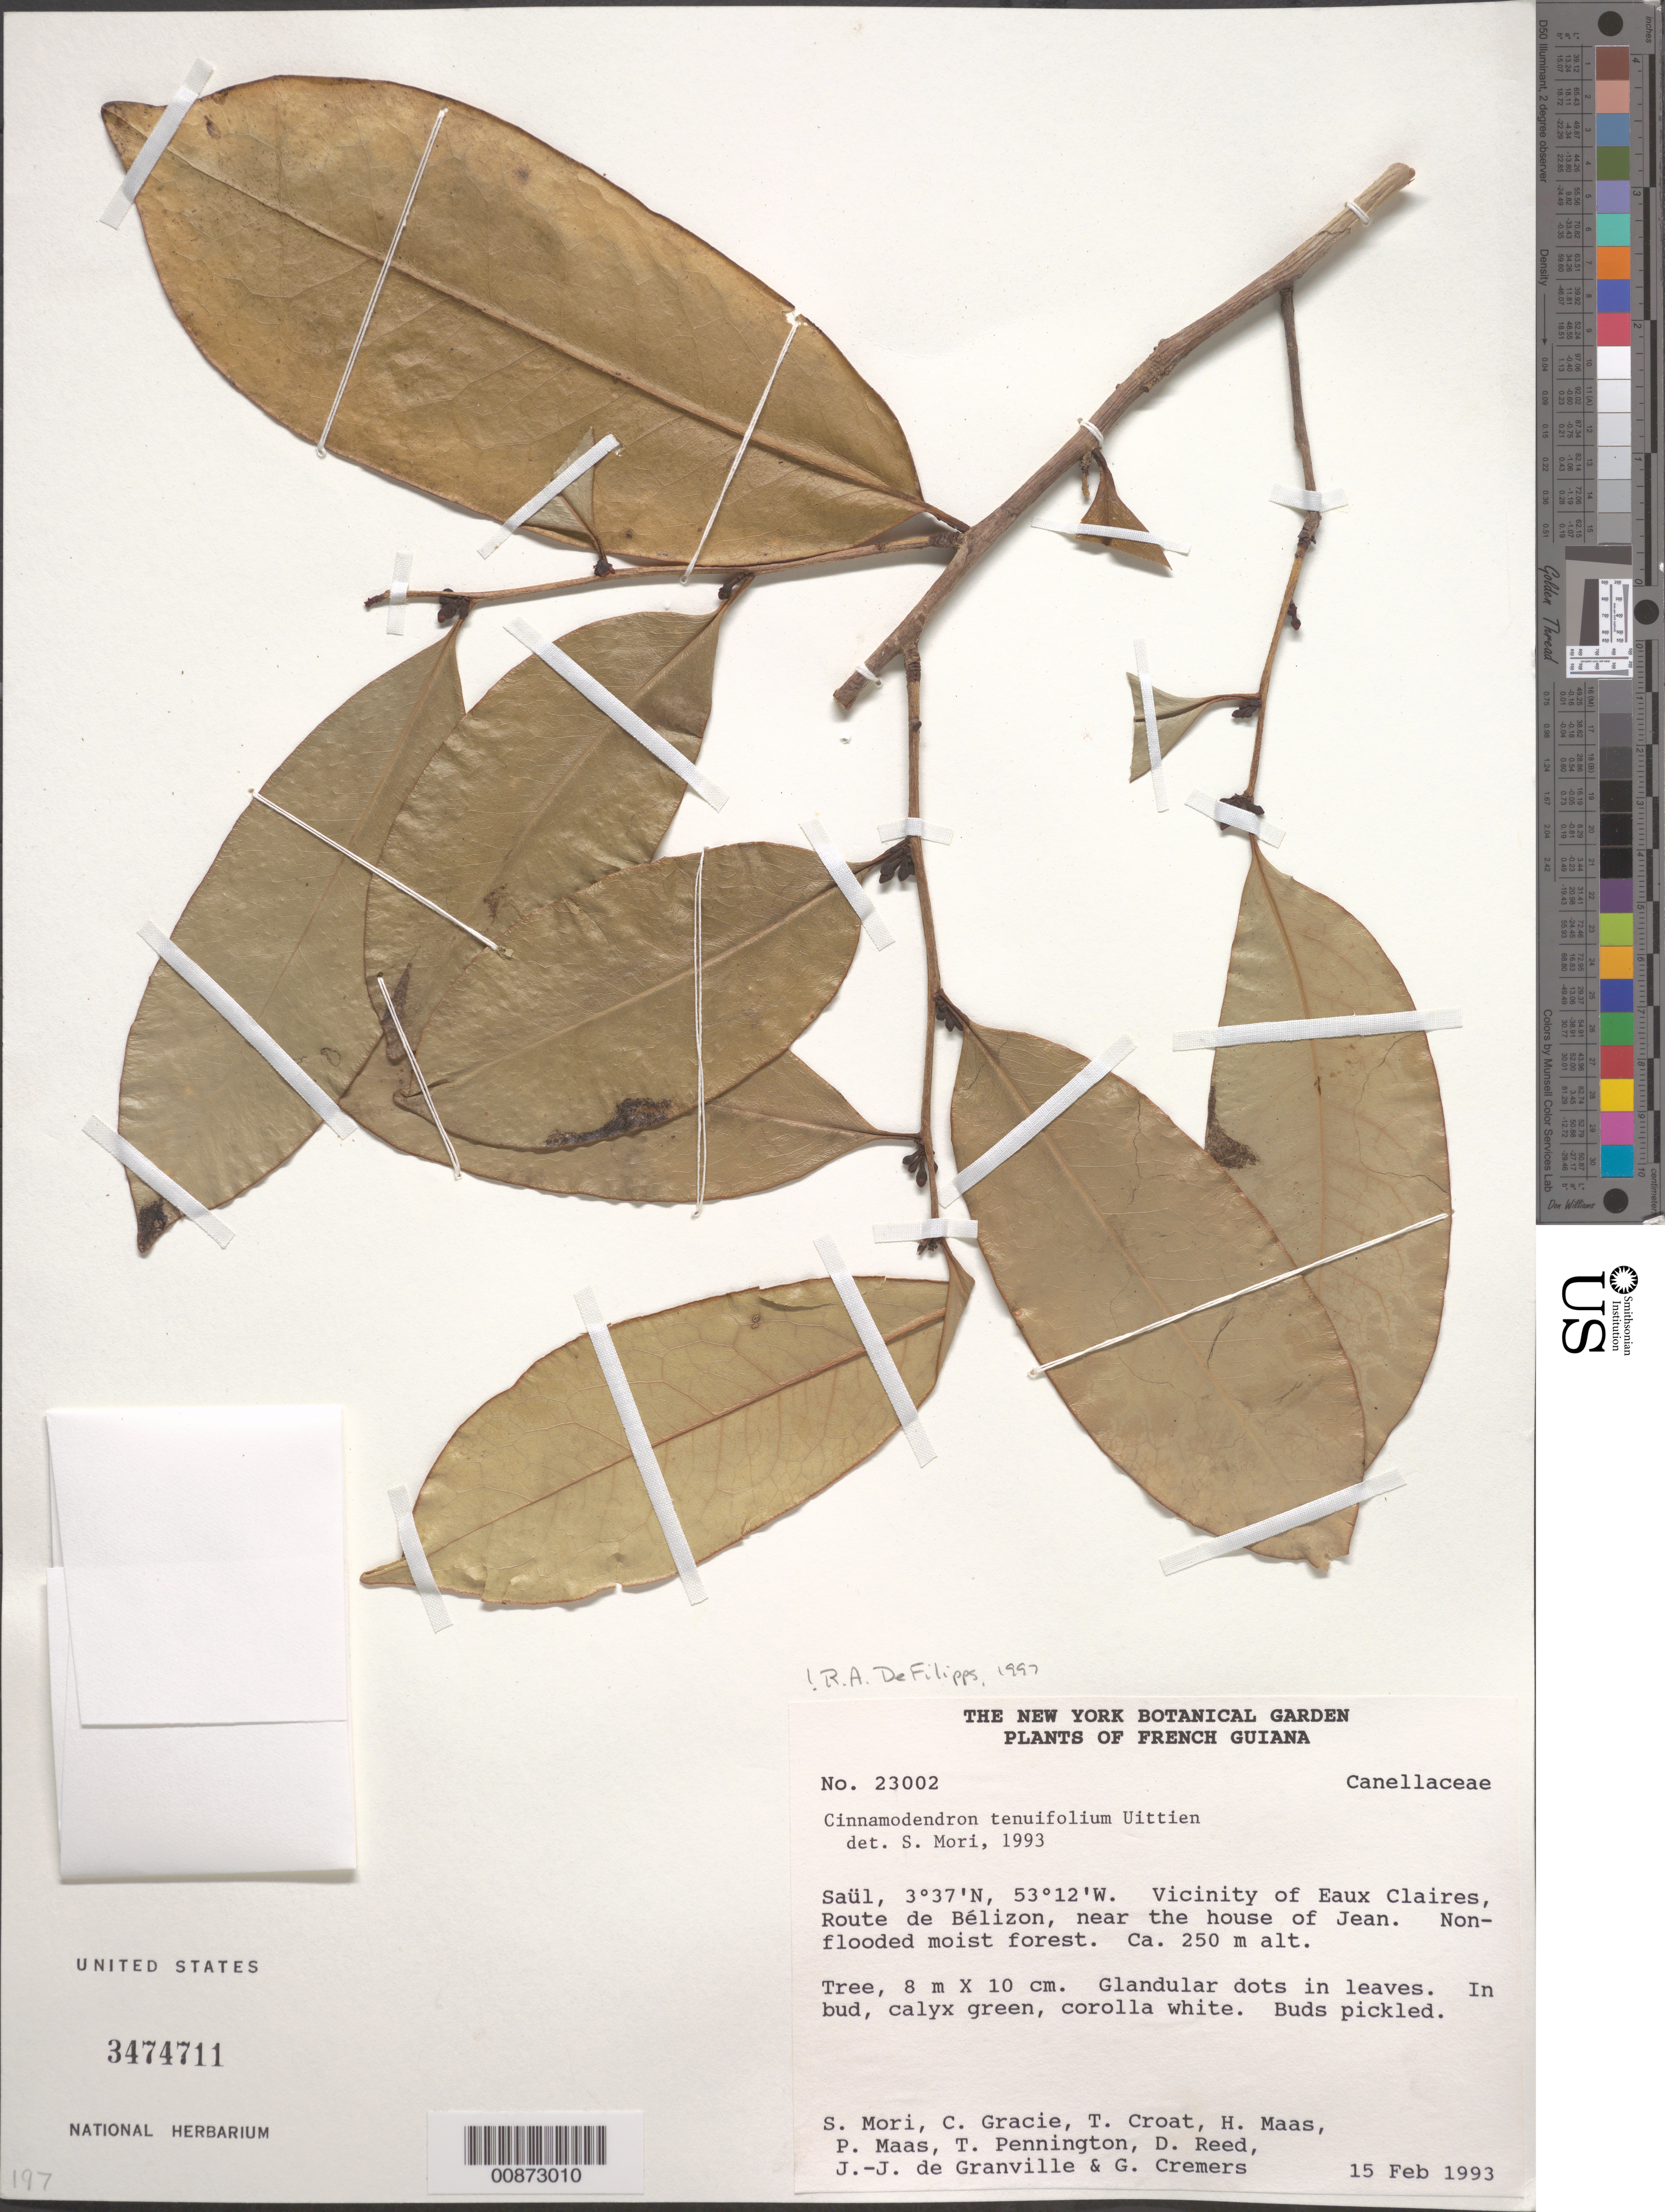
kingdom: Plantae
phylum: Tracheophyta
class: Magnoliopsida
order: Canellales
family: Canellaceae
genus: Cinnamodendron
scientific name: Cinnamodendron tenuifolium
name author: Uittien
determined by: DeFilipps, R. A.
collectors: S. Mori, C. A. Gracie, T. B. Croat, H. Maas van de Kamer & P. Maas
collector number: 23002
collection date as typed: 15-Feb-93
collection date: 1993-02-15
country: French Guiana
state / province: Saint-Laurent-du-Maroni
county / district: Saül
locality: Saül, vicinity of Eaux Claires, Route de Bélizon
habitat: Non-flooded moist forest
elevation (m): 250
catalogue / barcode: US 3474711